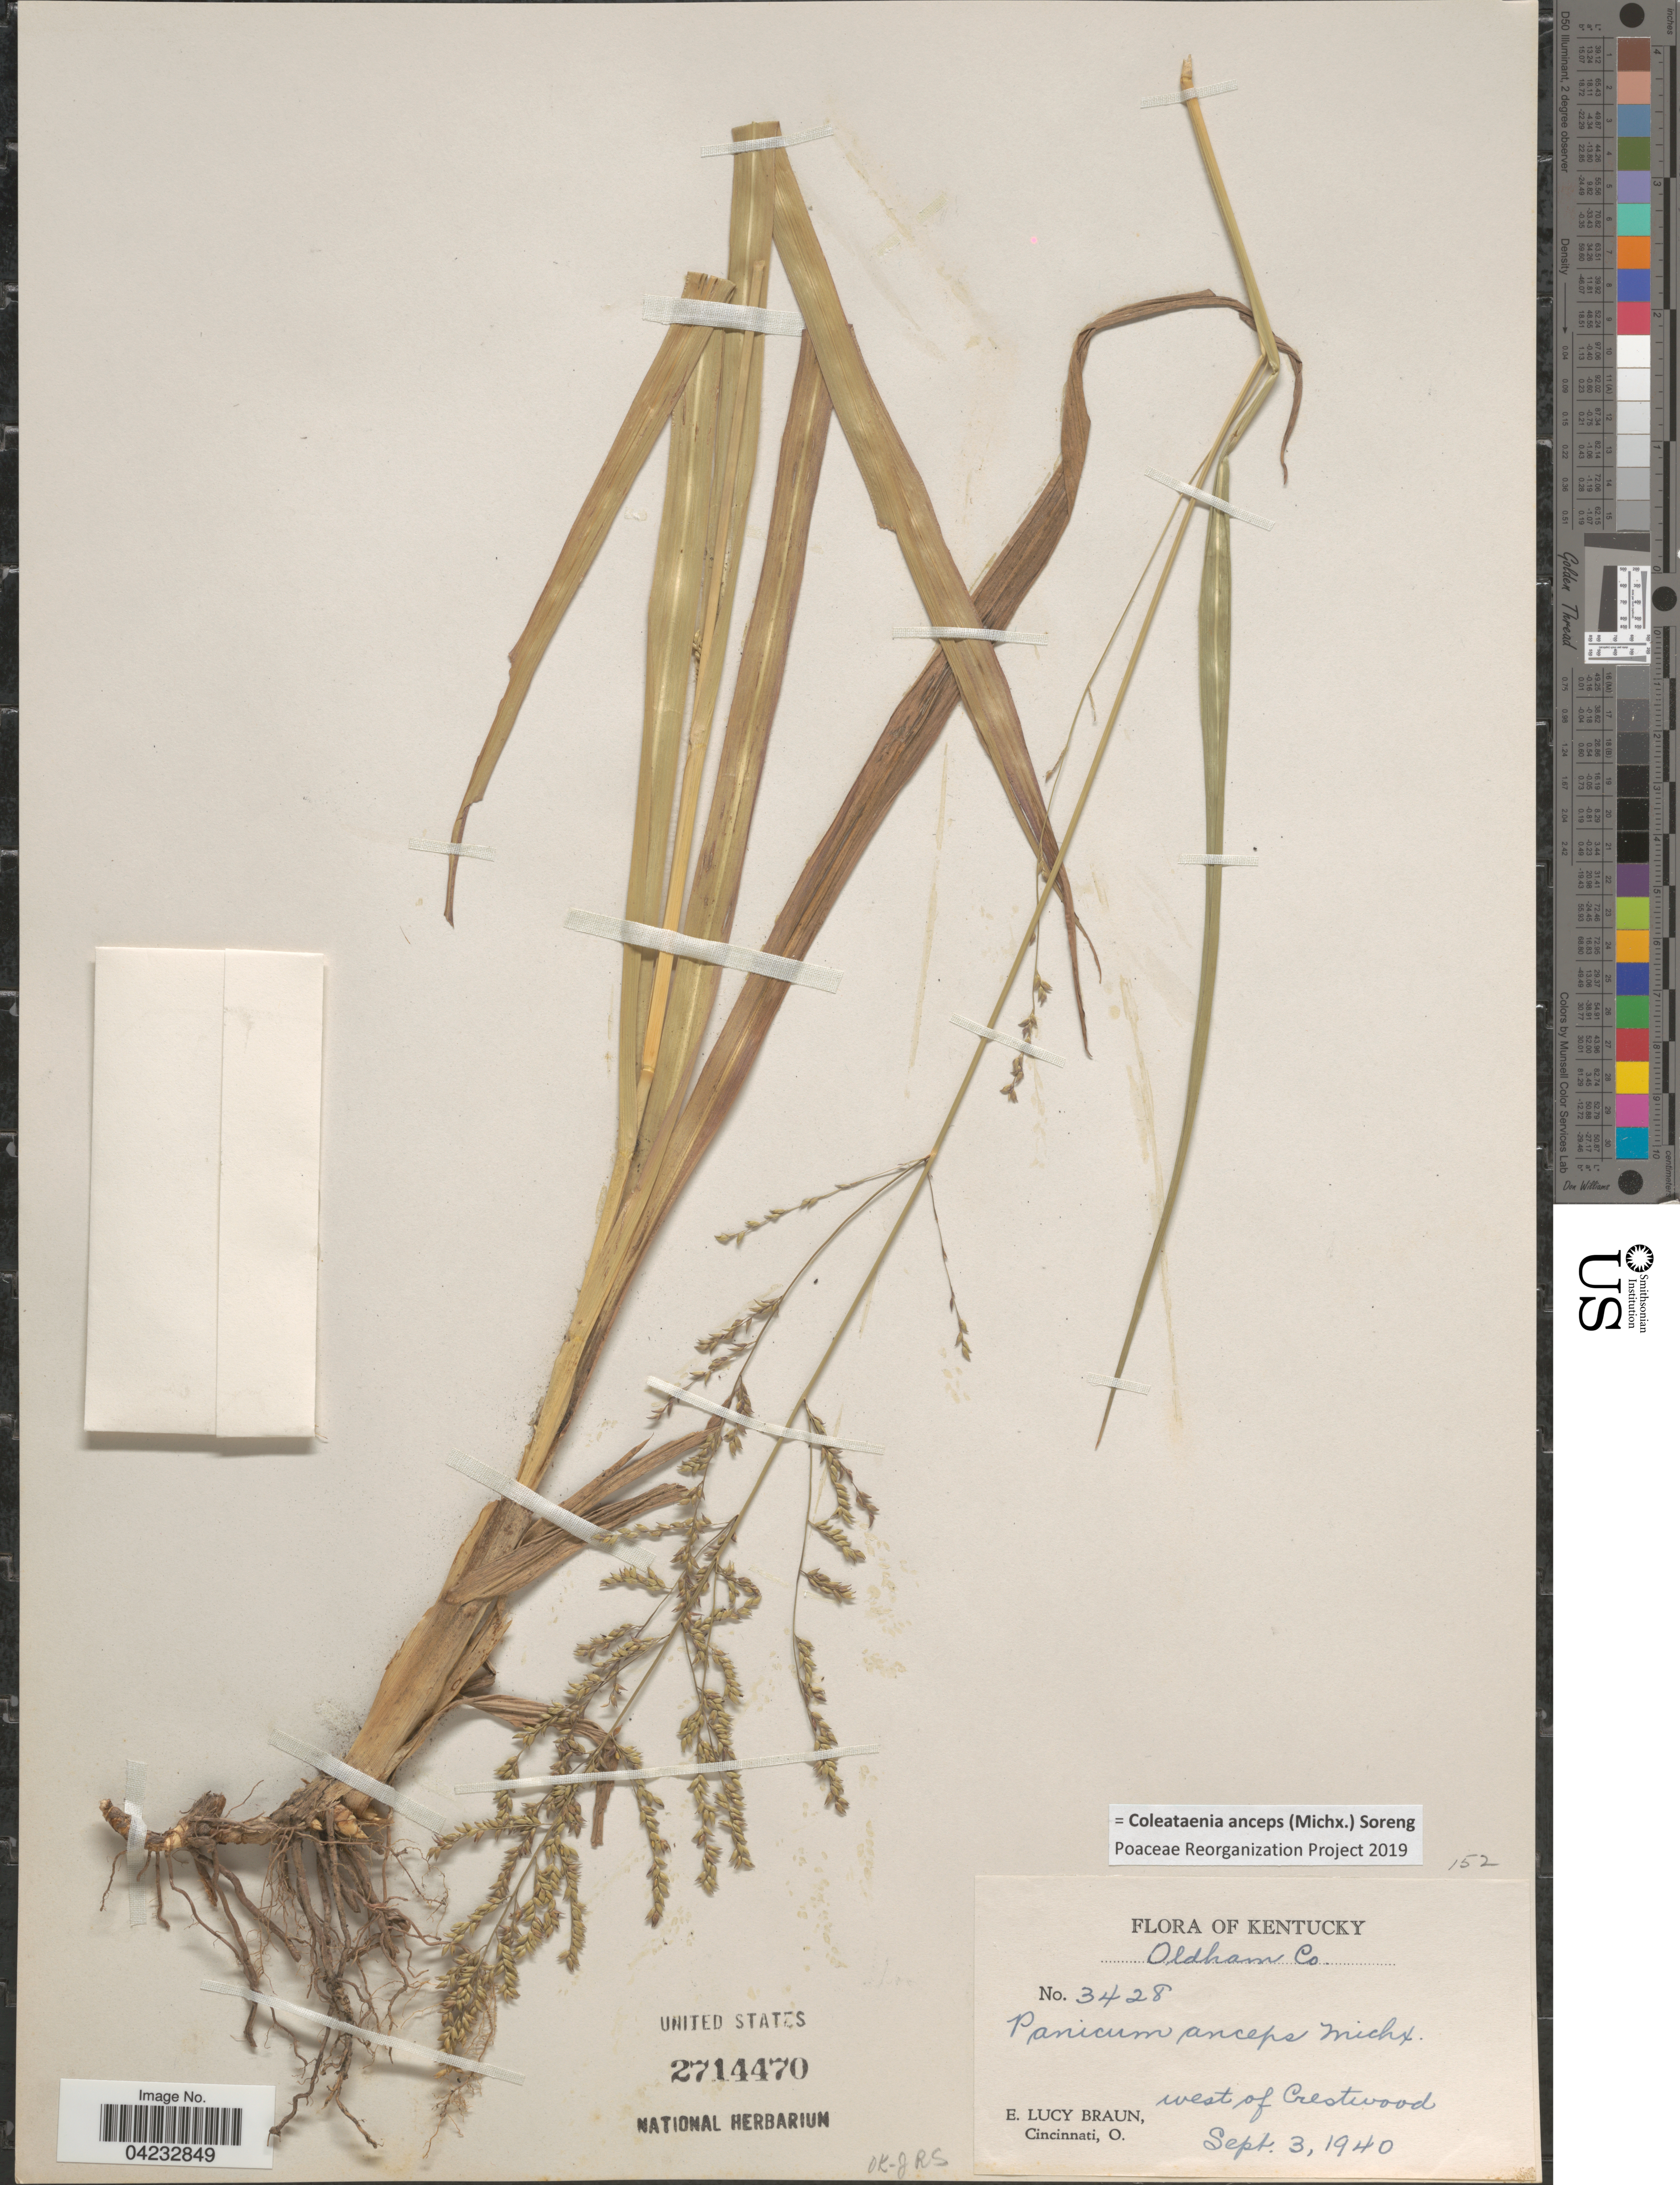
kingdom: Plantae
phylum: Tracheophyta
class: Liliopsida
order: Poales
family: Poaceae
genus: Coleataenia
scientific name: Coleataenia anceps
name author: (Michx.) Soreng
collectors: E. L. Braun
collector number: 3428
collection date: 1940-09-03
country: United States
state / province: Kentucky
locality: Oldham Co. West of Crestwood.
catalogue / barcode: US 2714470